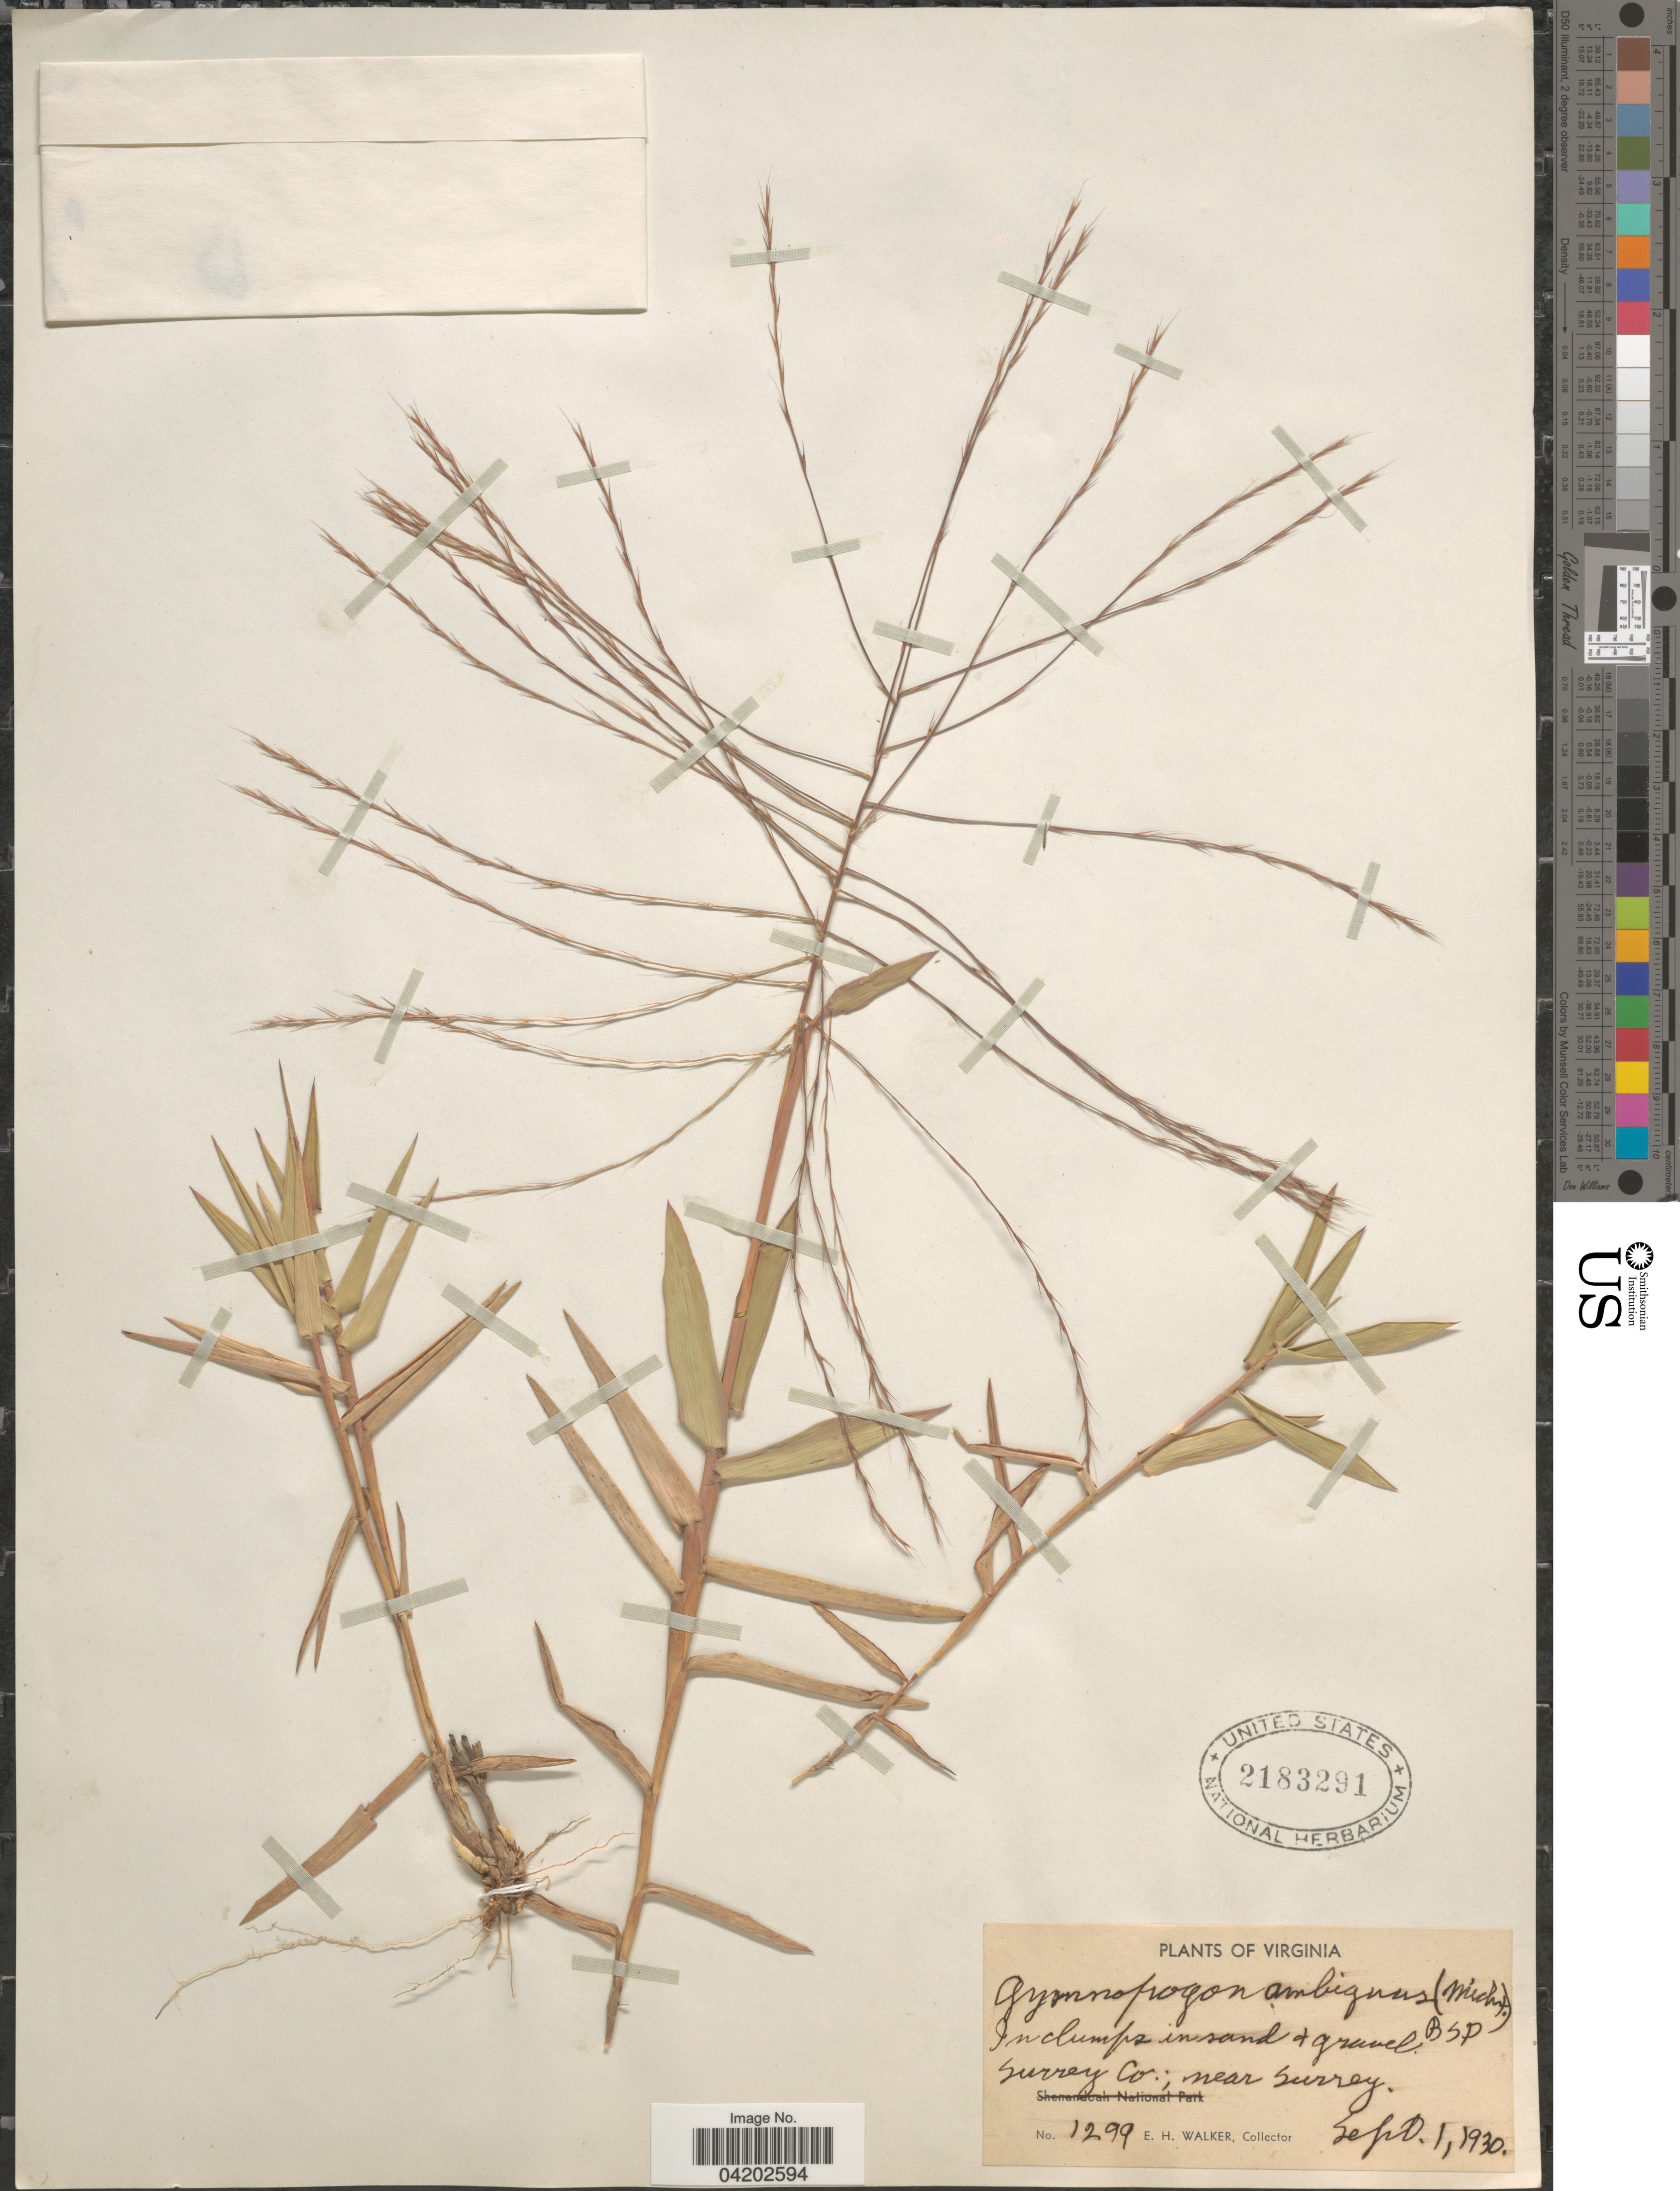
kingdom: Plantae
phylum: Tracheophyta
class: Liliopsida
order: Poales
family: Poaceae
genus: Gymnopogon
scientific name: Gymnopogon ambiguus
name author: (Michx.) Britton, Stearns & Poggenb.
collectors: E. H. Walker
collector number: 1299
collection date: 1930-09-01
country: United States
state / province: Virginia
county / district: Surry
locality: Surrey Co.; near Surrey.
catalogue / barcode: US 2183291